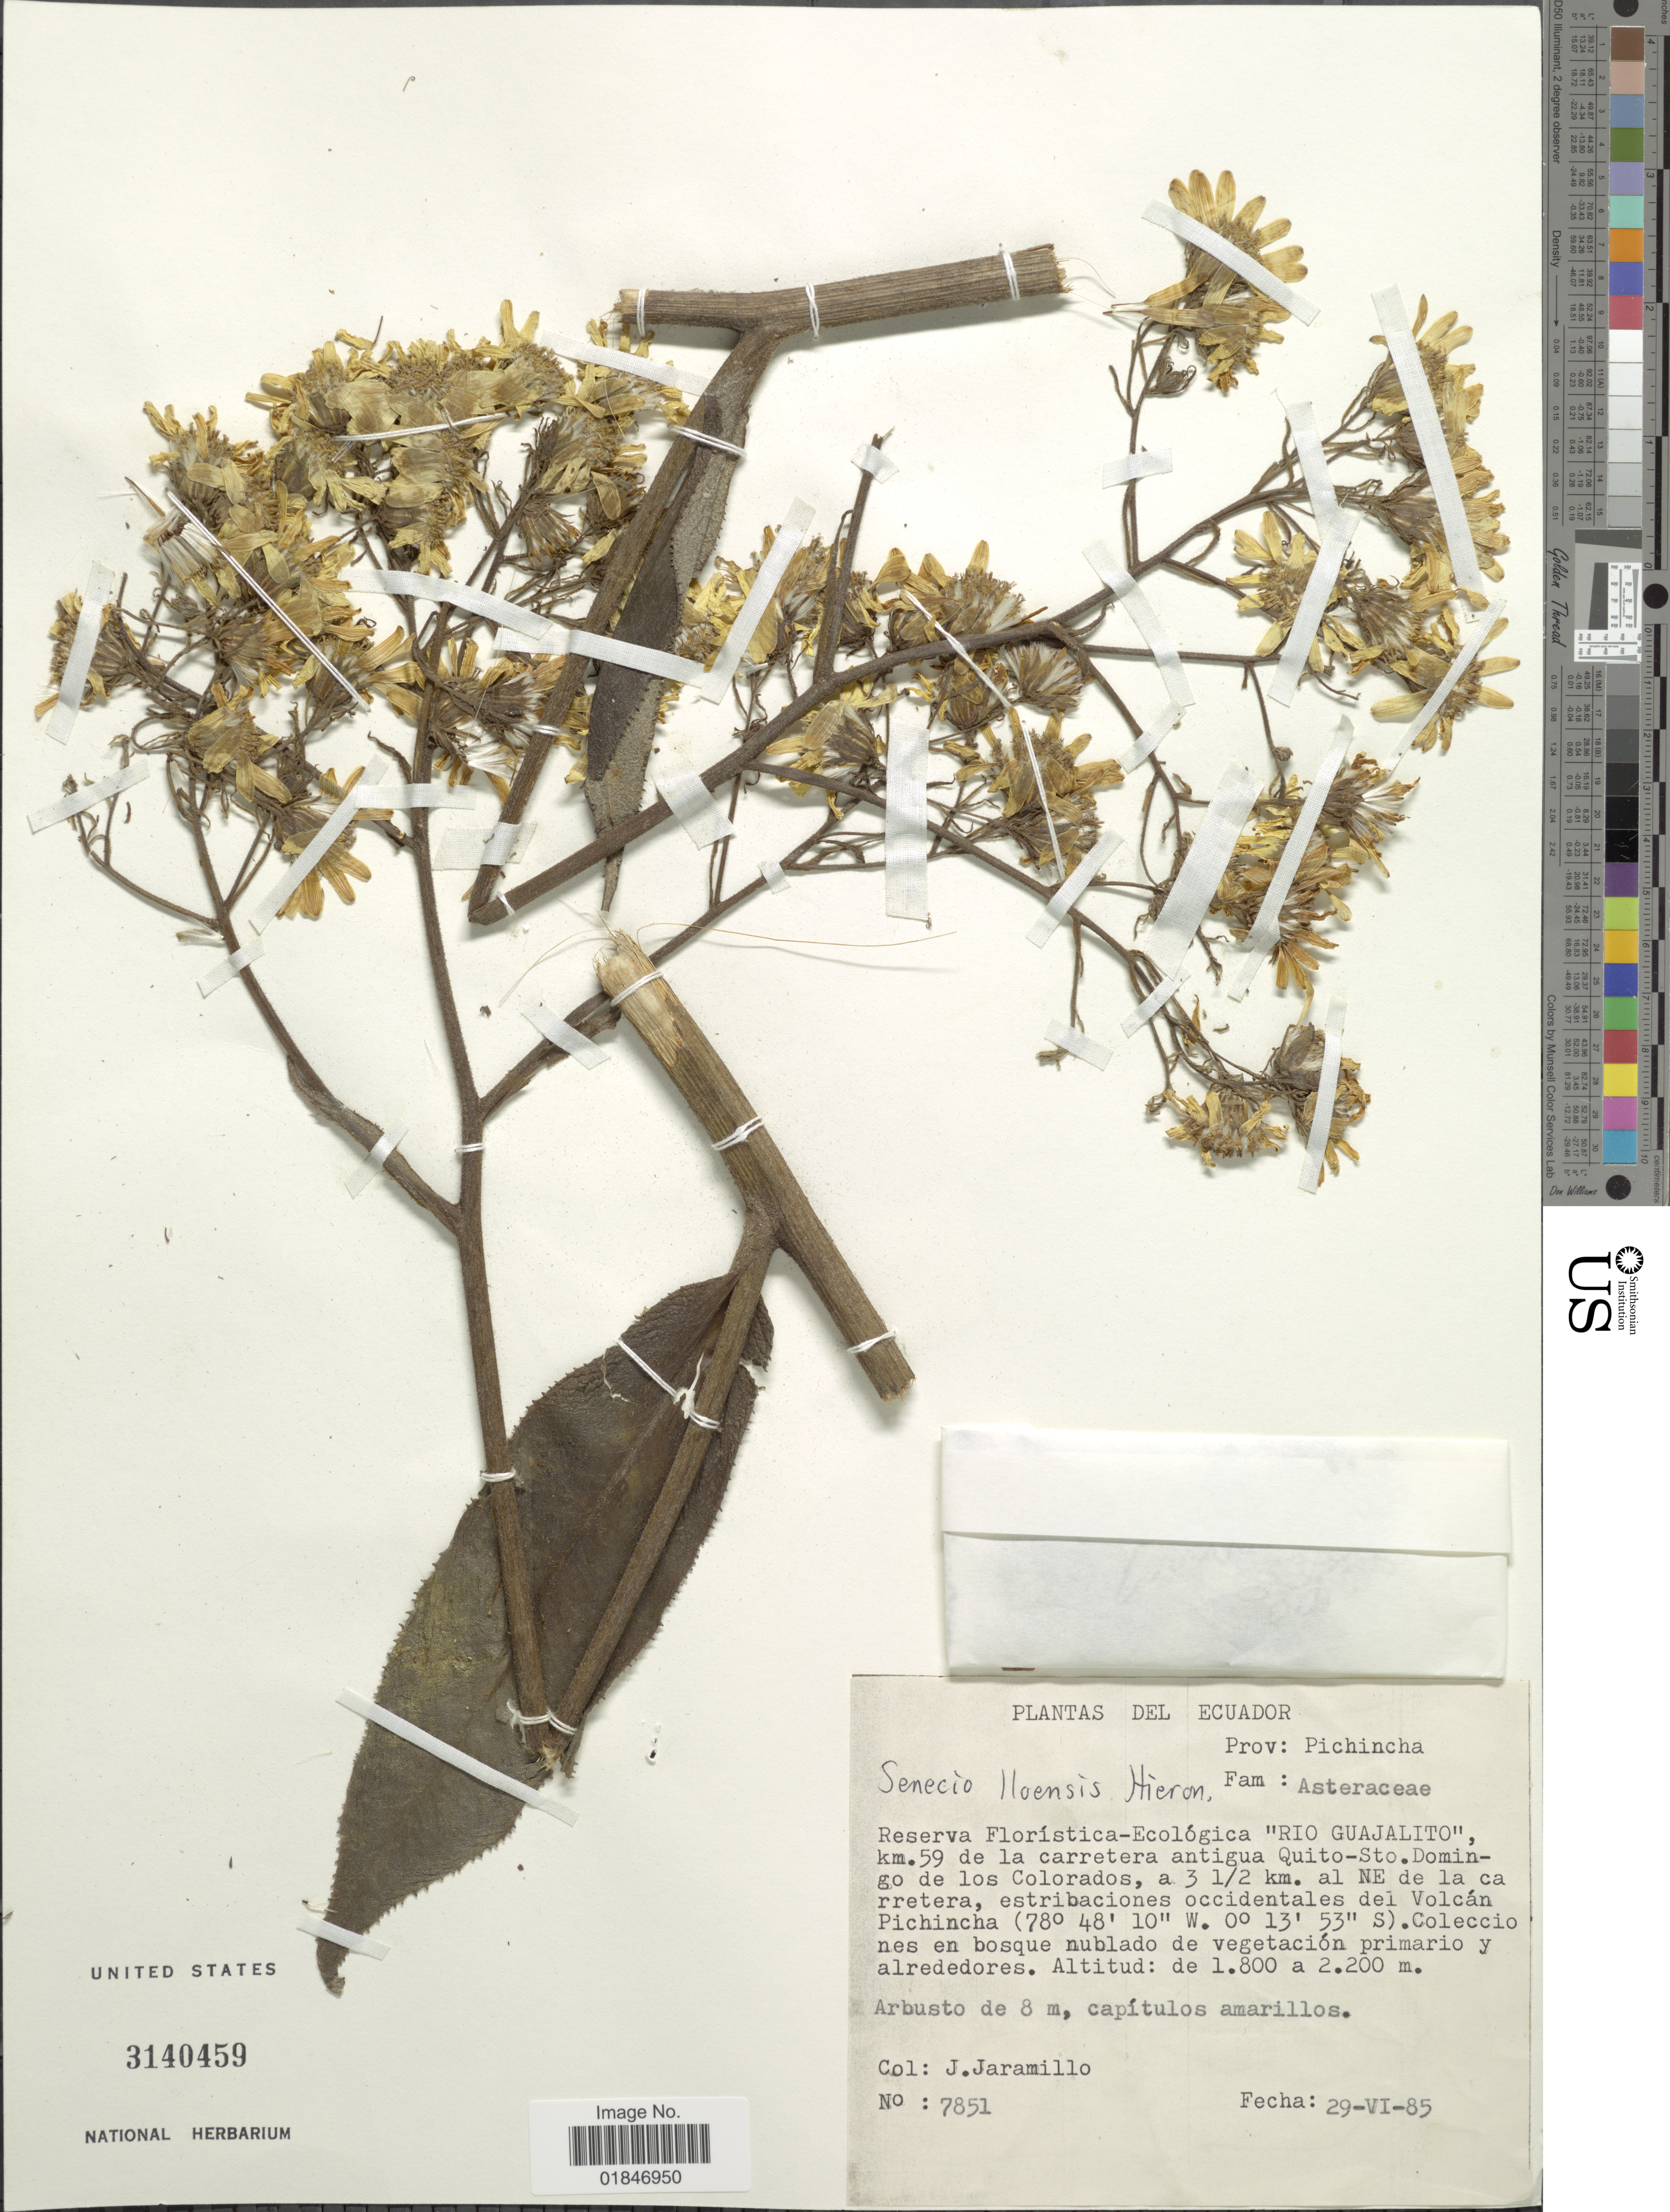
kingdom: Plantae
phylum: Tracheophyta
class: Magnoliopsida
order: Asterales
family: Asteraceae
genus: Dendrophorbium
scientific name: Dendrophorbium iloense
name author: (Hieron.) C. Jeffrey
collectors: J. Jaramillo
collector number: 7851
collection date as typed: Transcribed d/m/y: 29/6/85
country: Ecuador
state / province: Pichincha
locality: Prov. Pichincha. Reserva Florestica-Ecologica "Rio Guajalito", km 59 de la carretera antigua Quito-Sto. Domingo de los Colorados, a 3½ km. al NE de la carretera, estribaciones occidentales del Volcan Pichincha.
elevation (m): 1800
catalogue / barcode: US 3140459